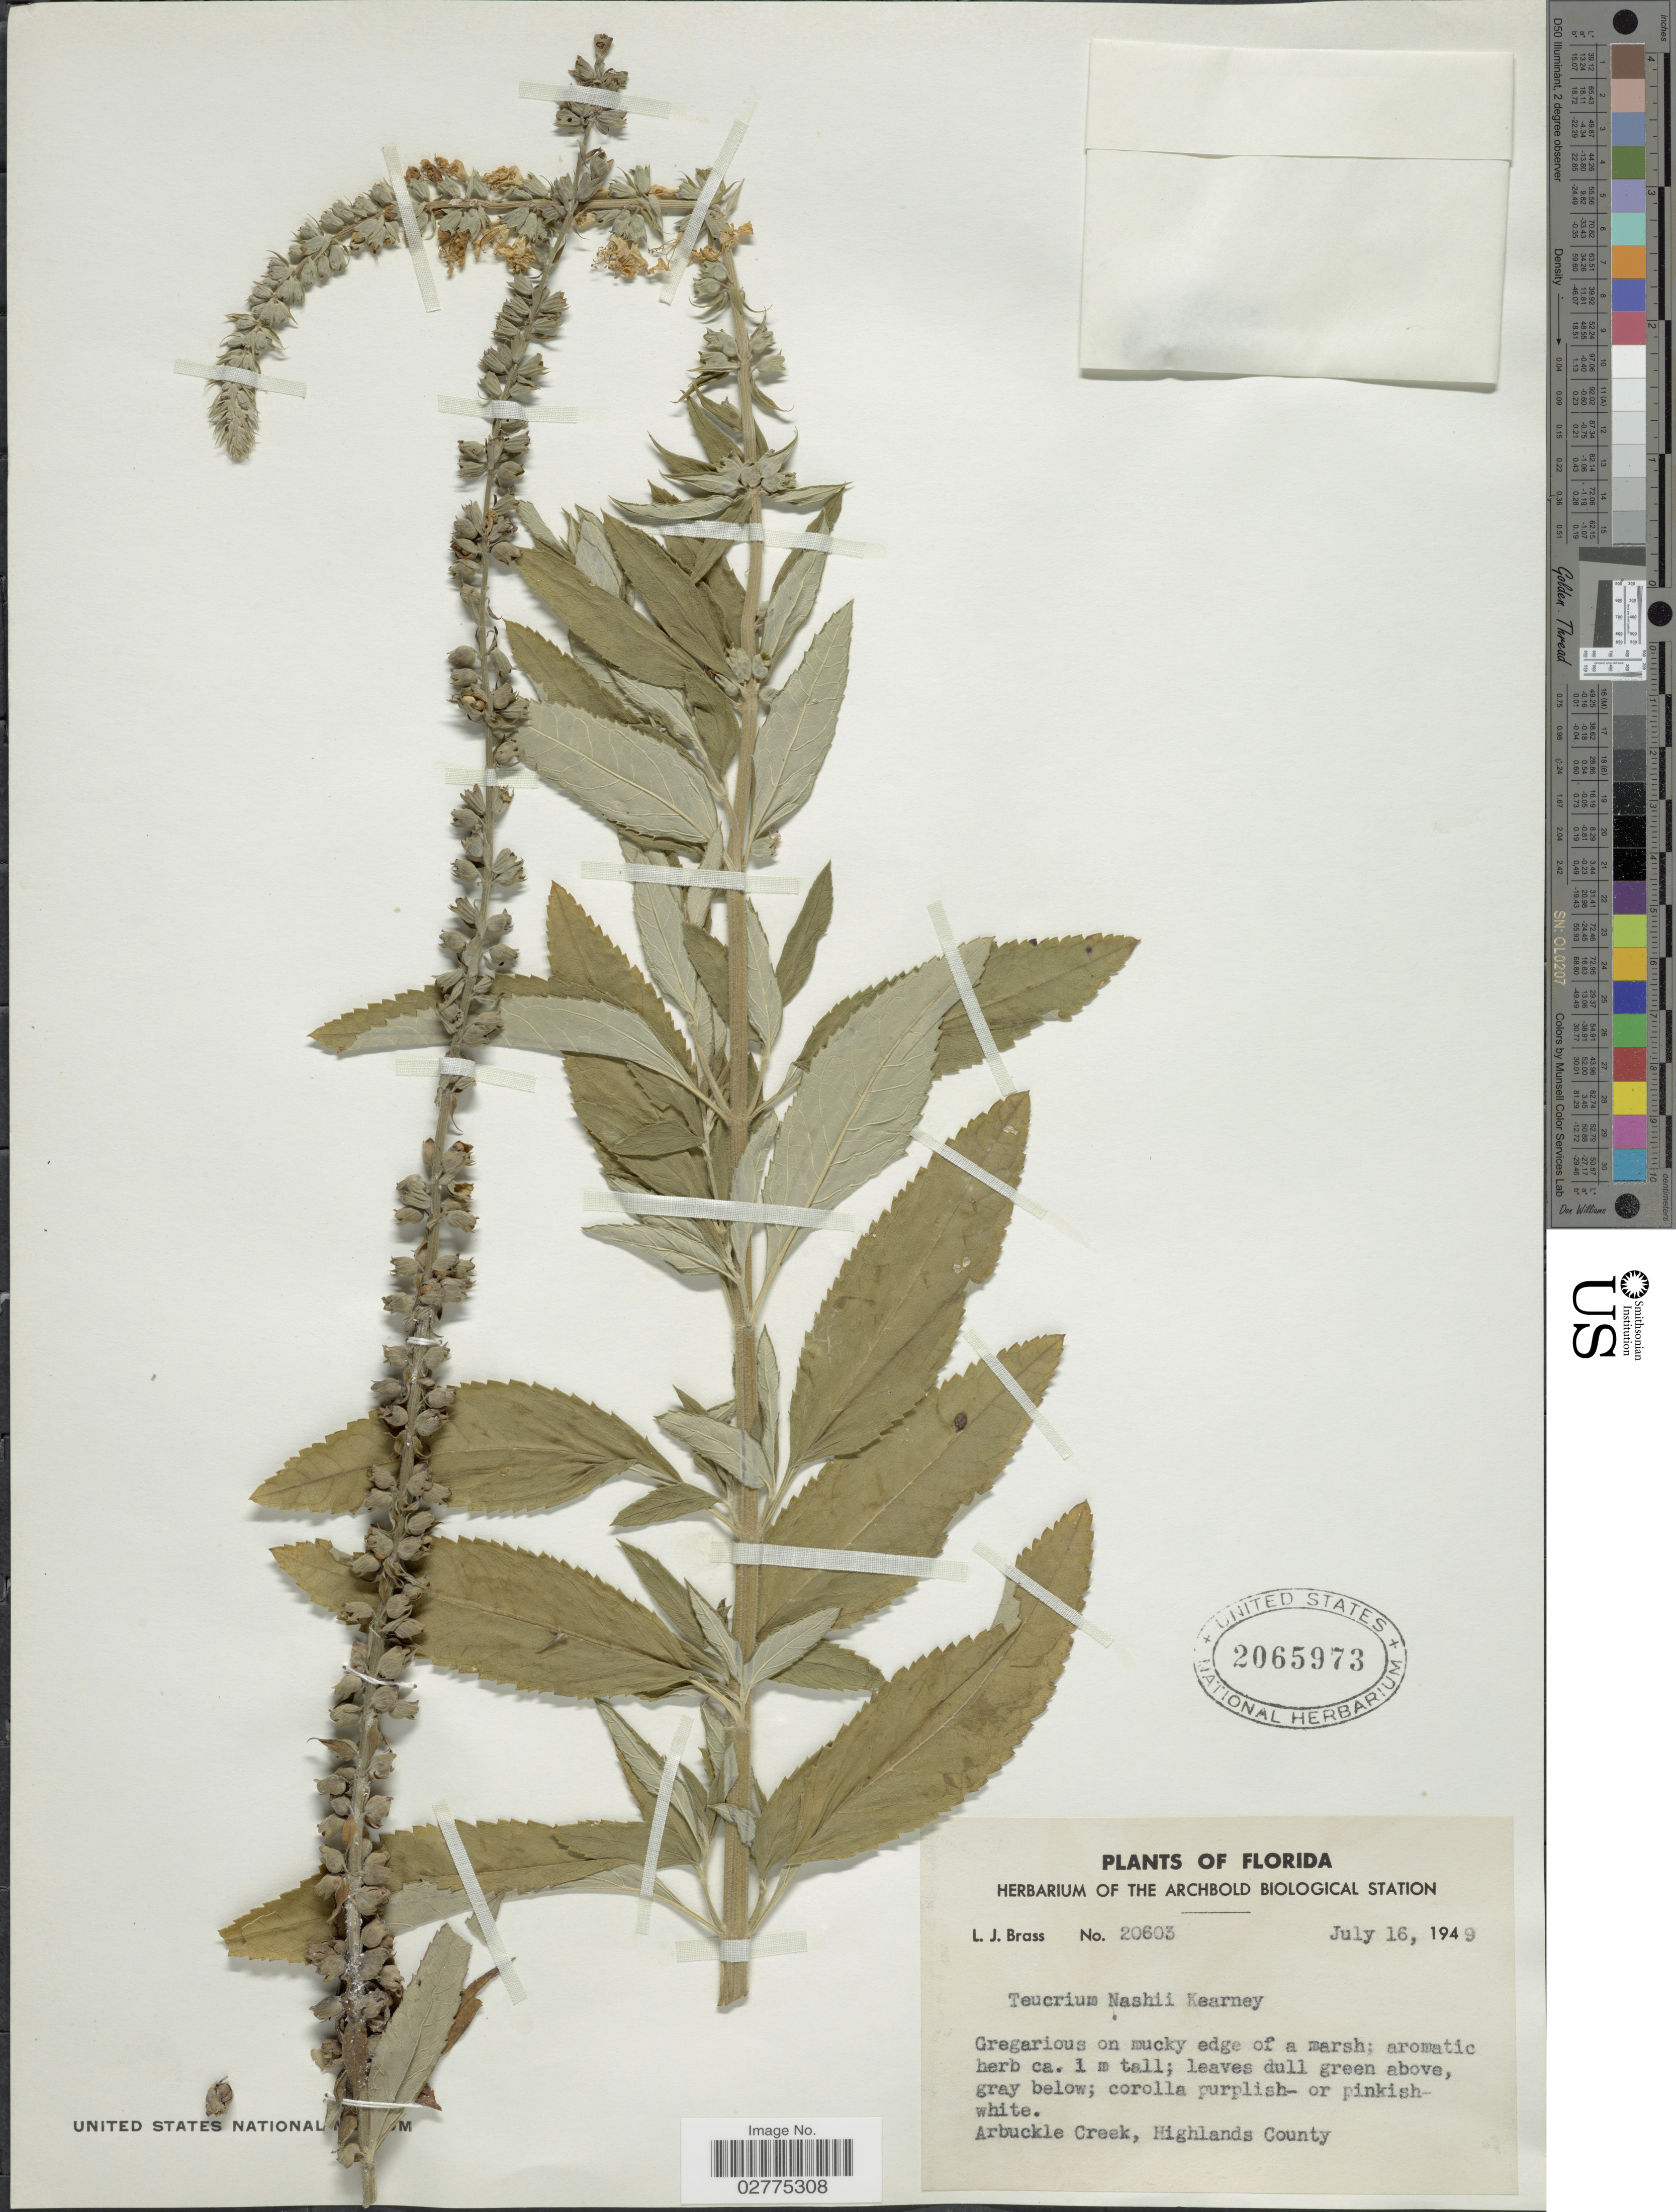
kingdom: Plantae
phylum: Tracheophyta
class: Magnoliopsida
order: Lamiales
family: Lamiaceae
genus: Teucrium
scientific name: Teucrium nashii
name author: Kearney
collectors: L. J. Brass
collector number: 20603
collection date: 1949-07-16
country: United States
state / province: Florida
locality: Arbuckle Creek, Highlands County.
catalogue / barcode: US 2065973